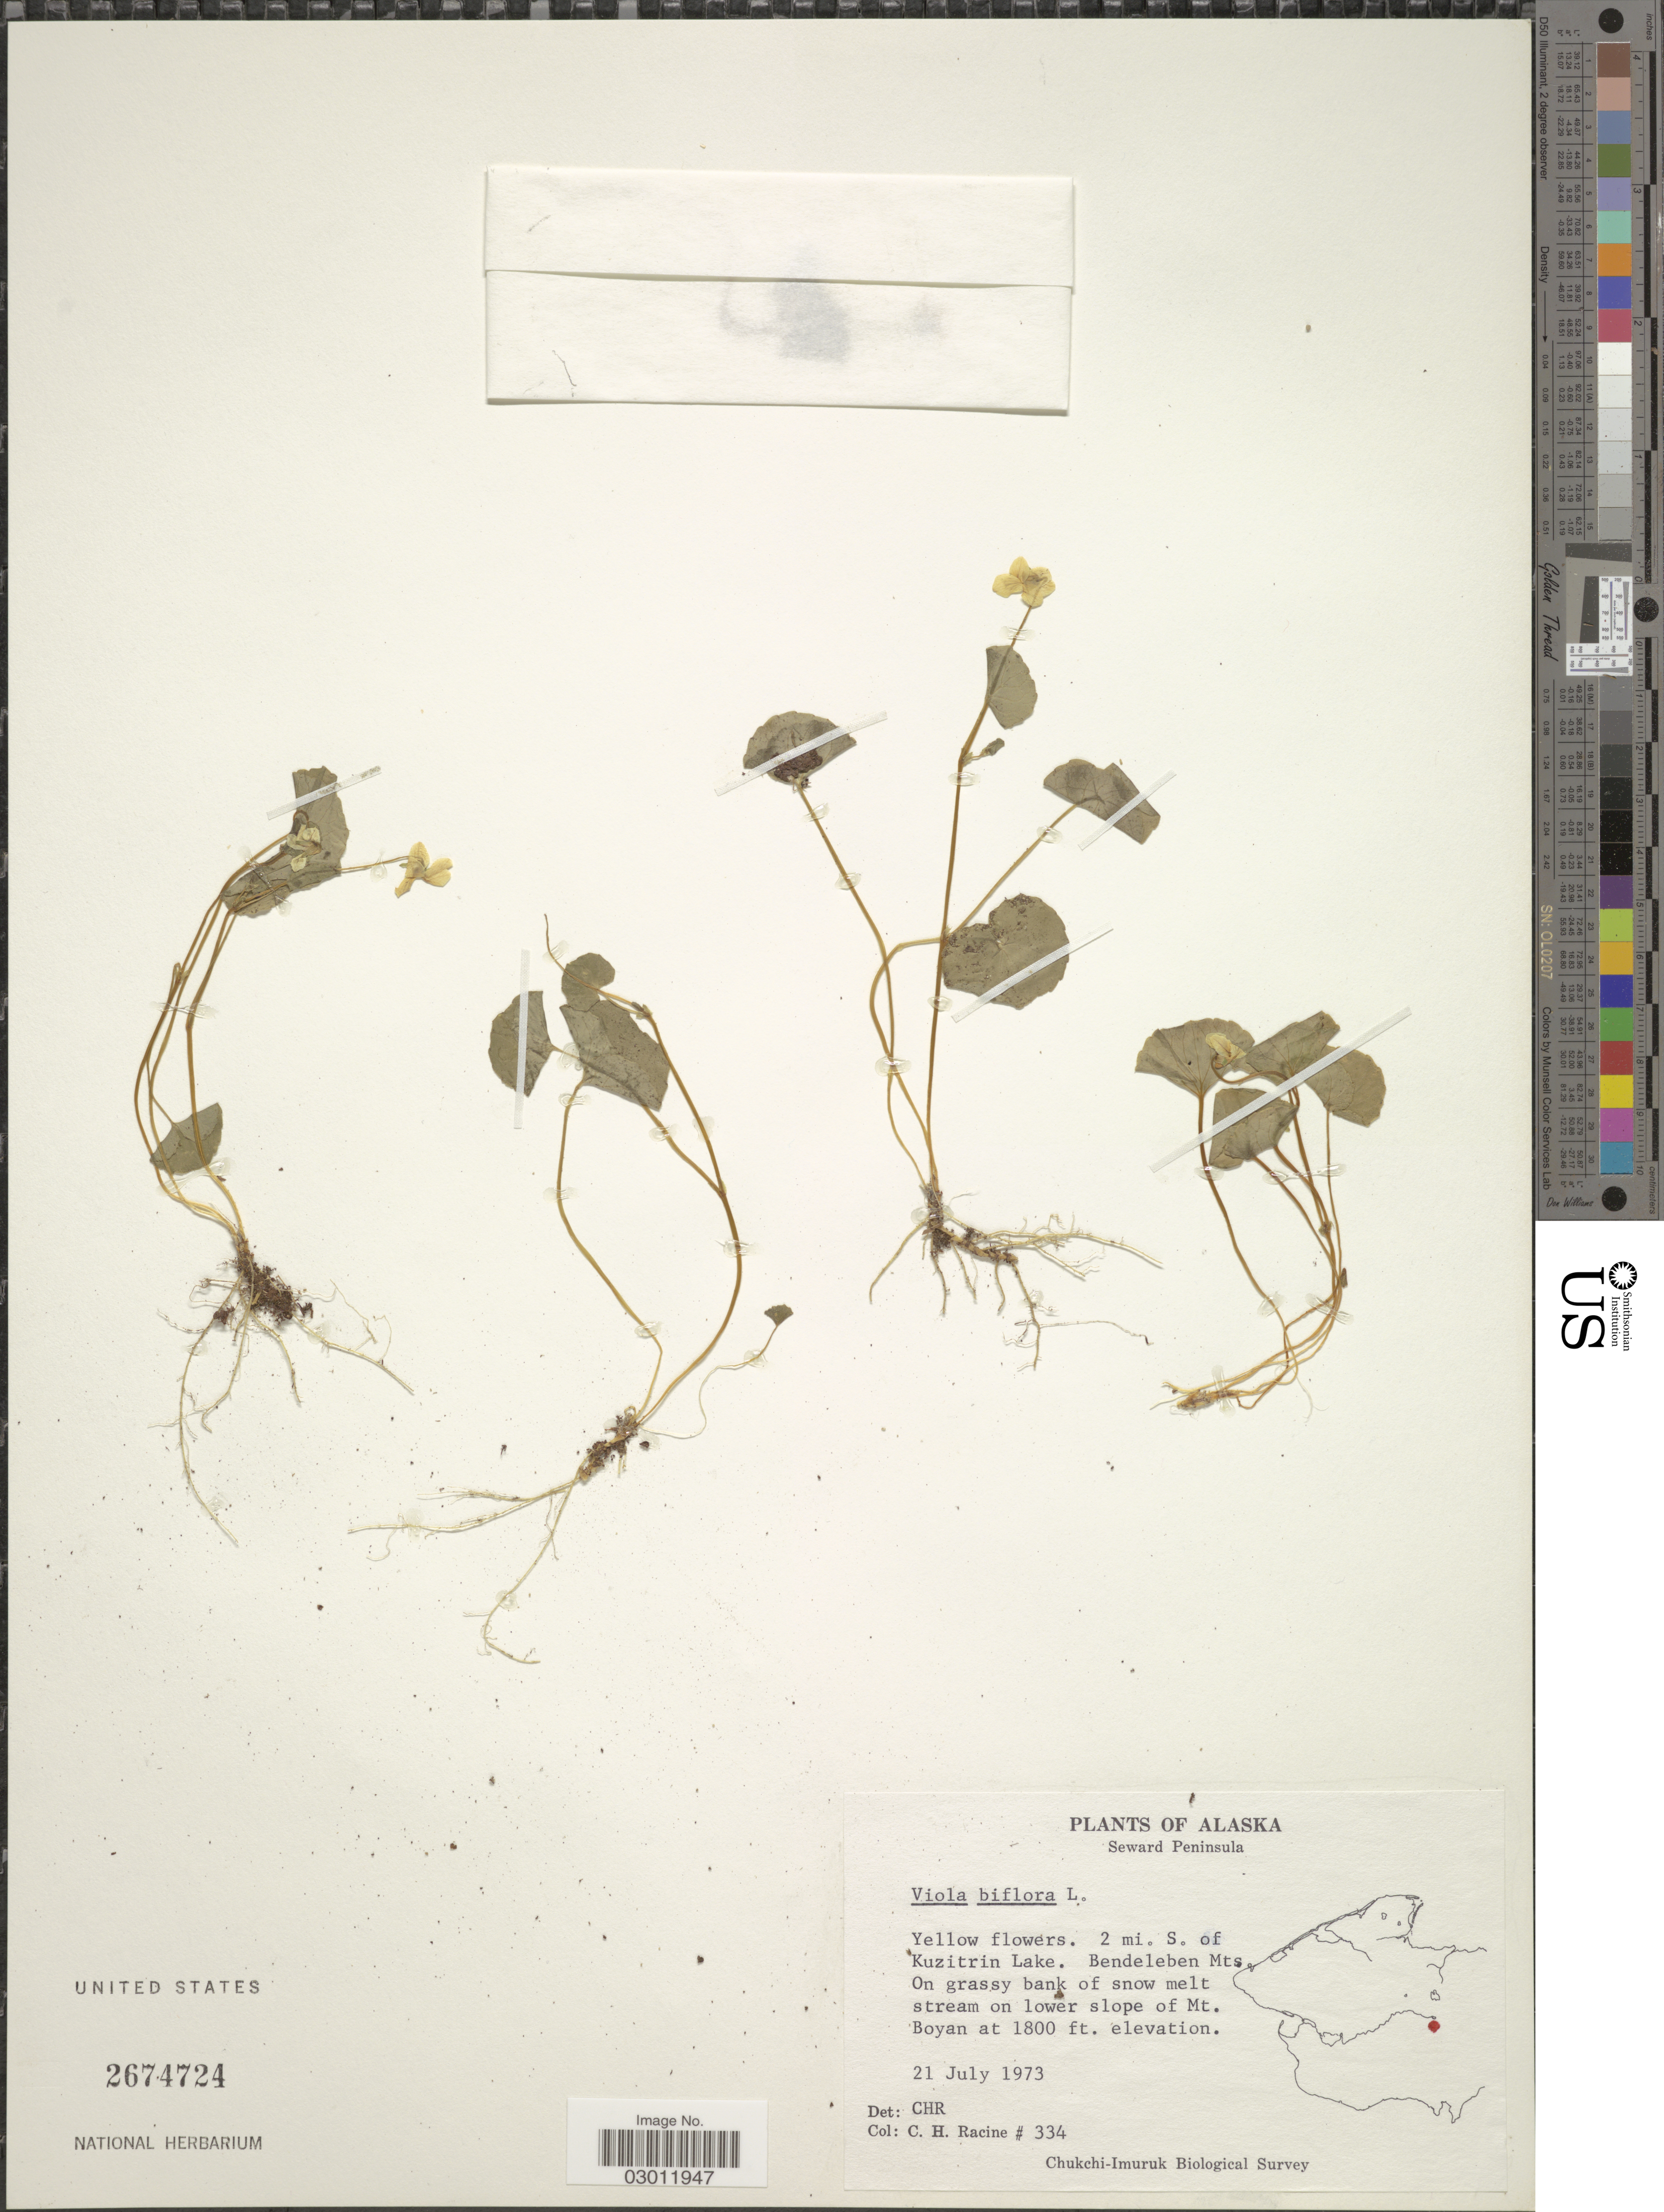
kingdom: Plantae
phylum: Tracheophyta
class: Magnoliopsida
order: Malpighiales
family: Violaceae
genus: Viola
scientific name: Viola biflora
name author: L.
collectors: C. Racine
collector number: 334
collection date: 1973-07-21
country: United States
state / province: Alaska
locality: Seward Peninsula. 2 mi. S. of Kuzitrin Lake. Bendeleben Mts. On grassy bank of snow melt stream on lower slope of Mt. Boyan.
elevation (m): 549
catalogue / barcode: US 2674724